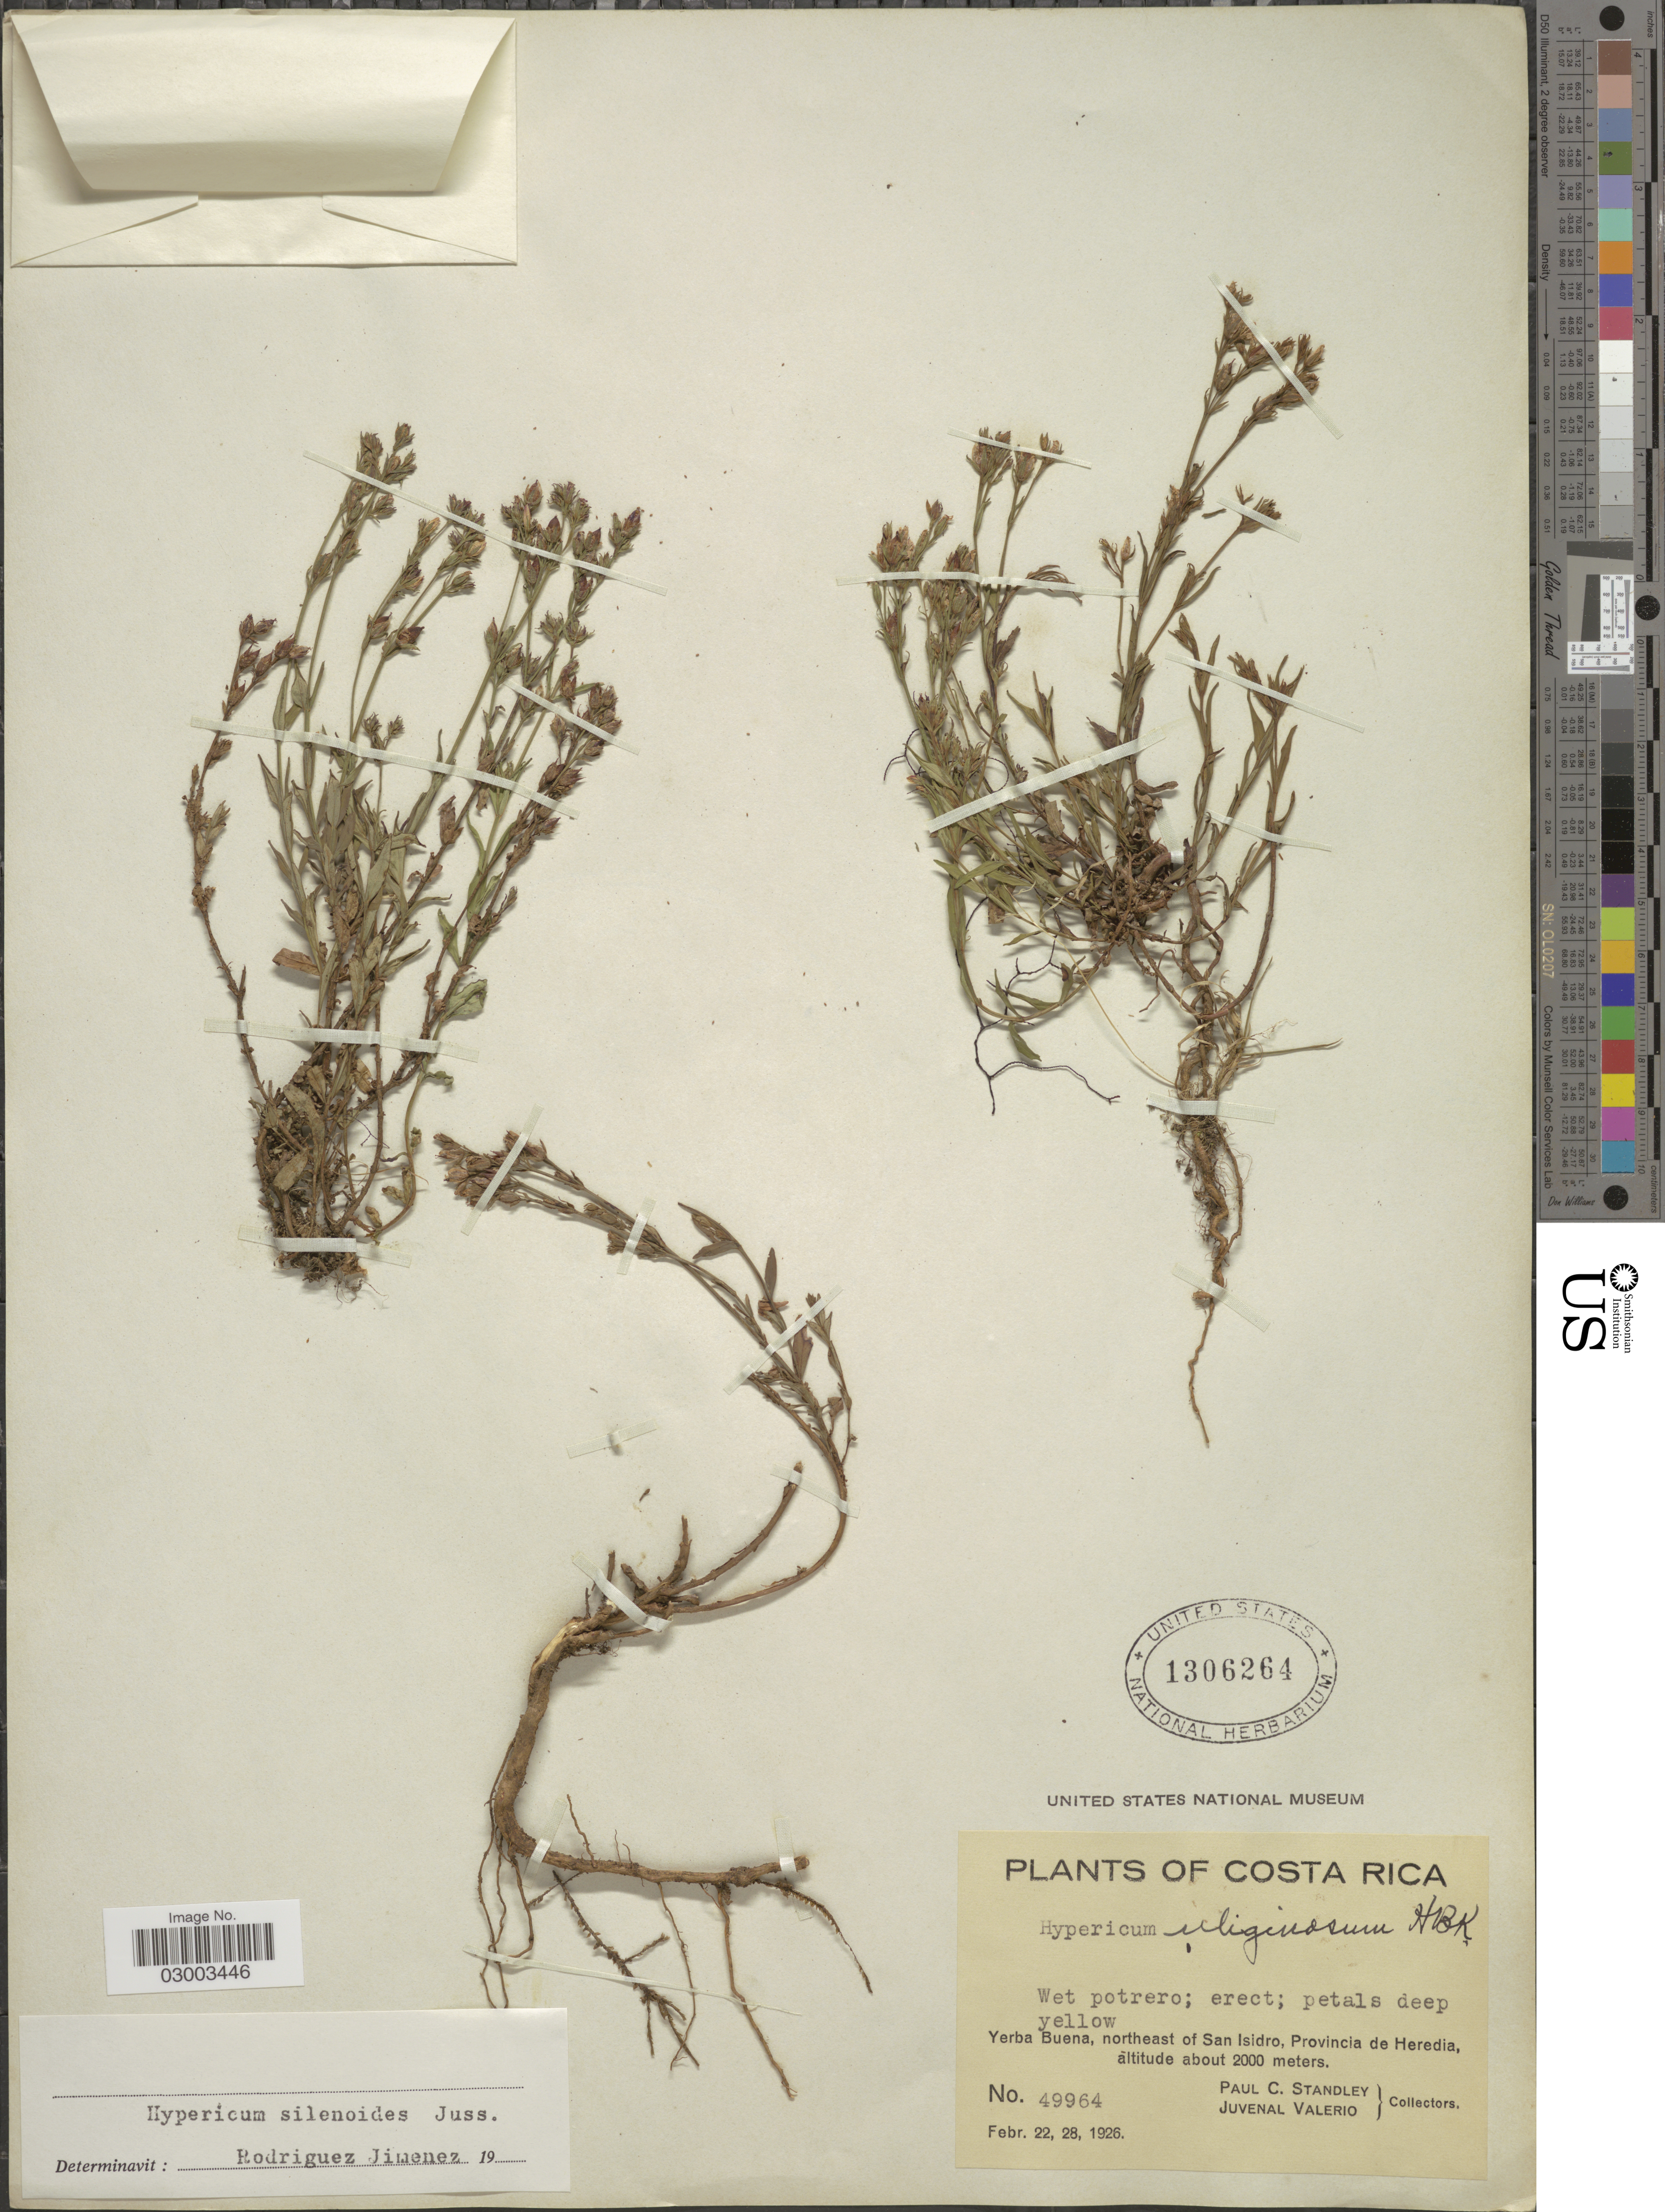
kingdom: Plantae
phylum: Tracheophyta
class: Magnoliopsida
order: Malpighiales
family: Hypericaceae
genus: Hypericum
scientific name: Hypericum silenoides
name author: Juss.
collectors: P. C. Standley & J. Valerio R.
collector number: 49964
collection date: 1926-02-22/1926-02-28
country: Costa Rica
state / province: Heredia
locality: Yerba Buena, northeast of San Isidro.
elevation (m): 2000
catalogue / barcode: US 1306264